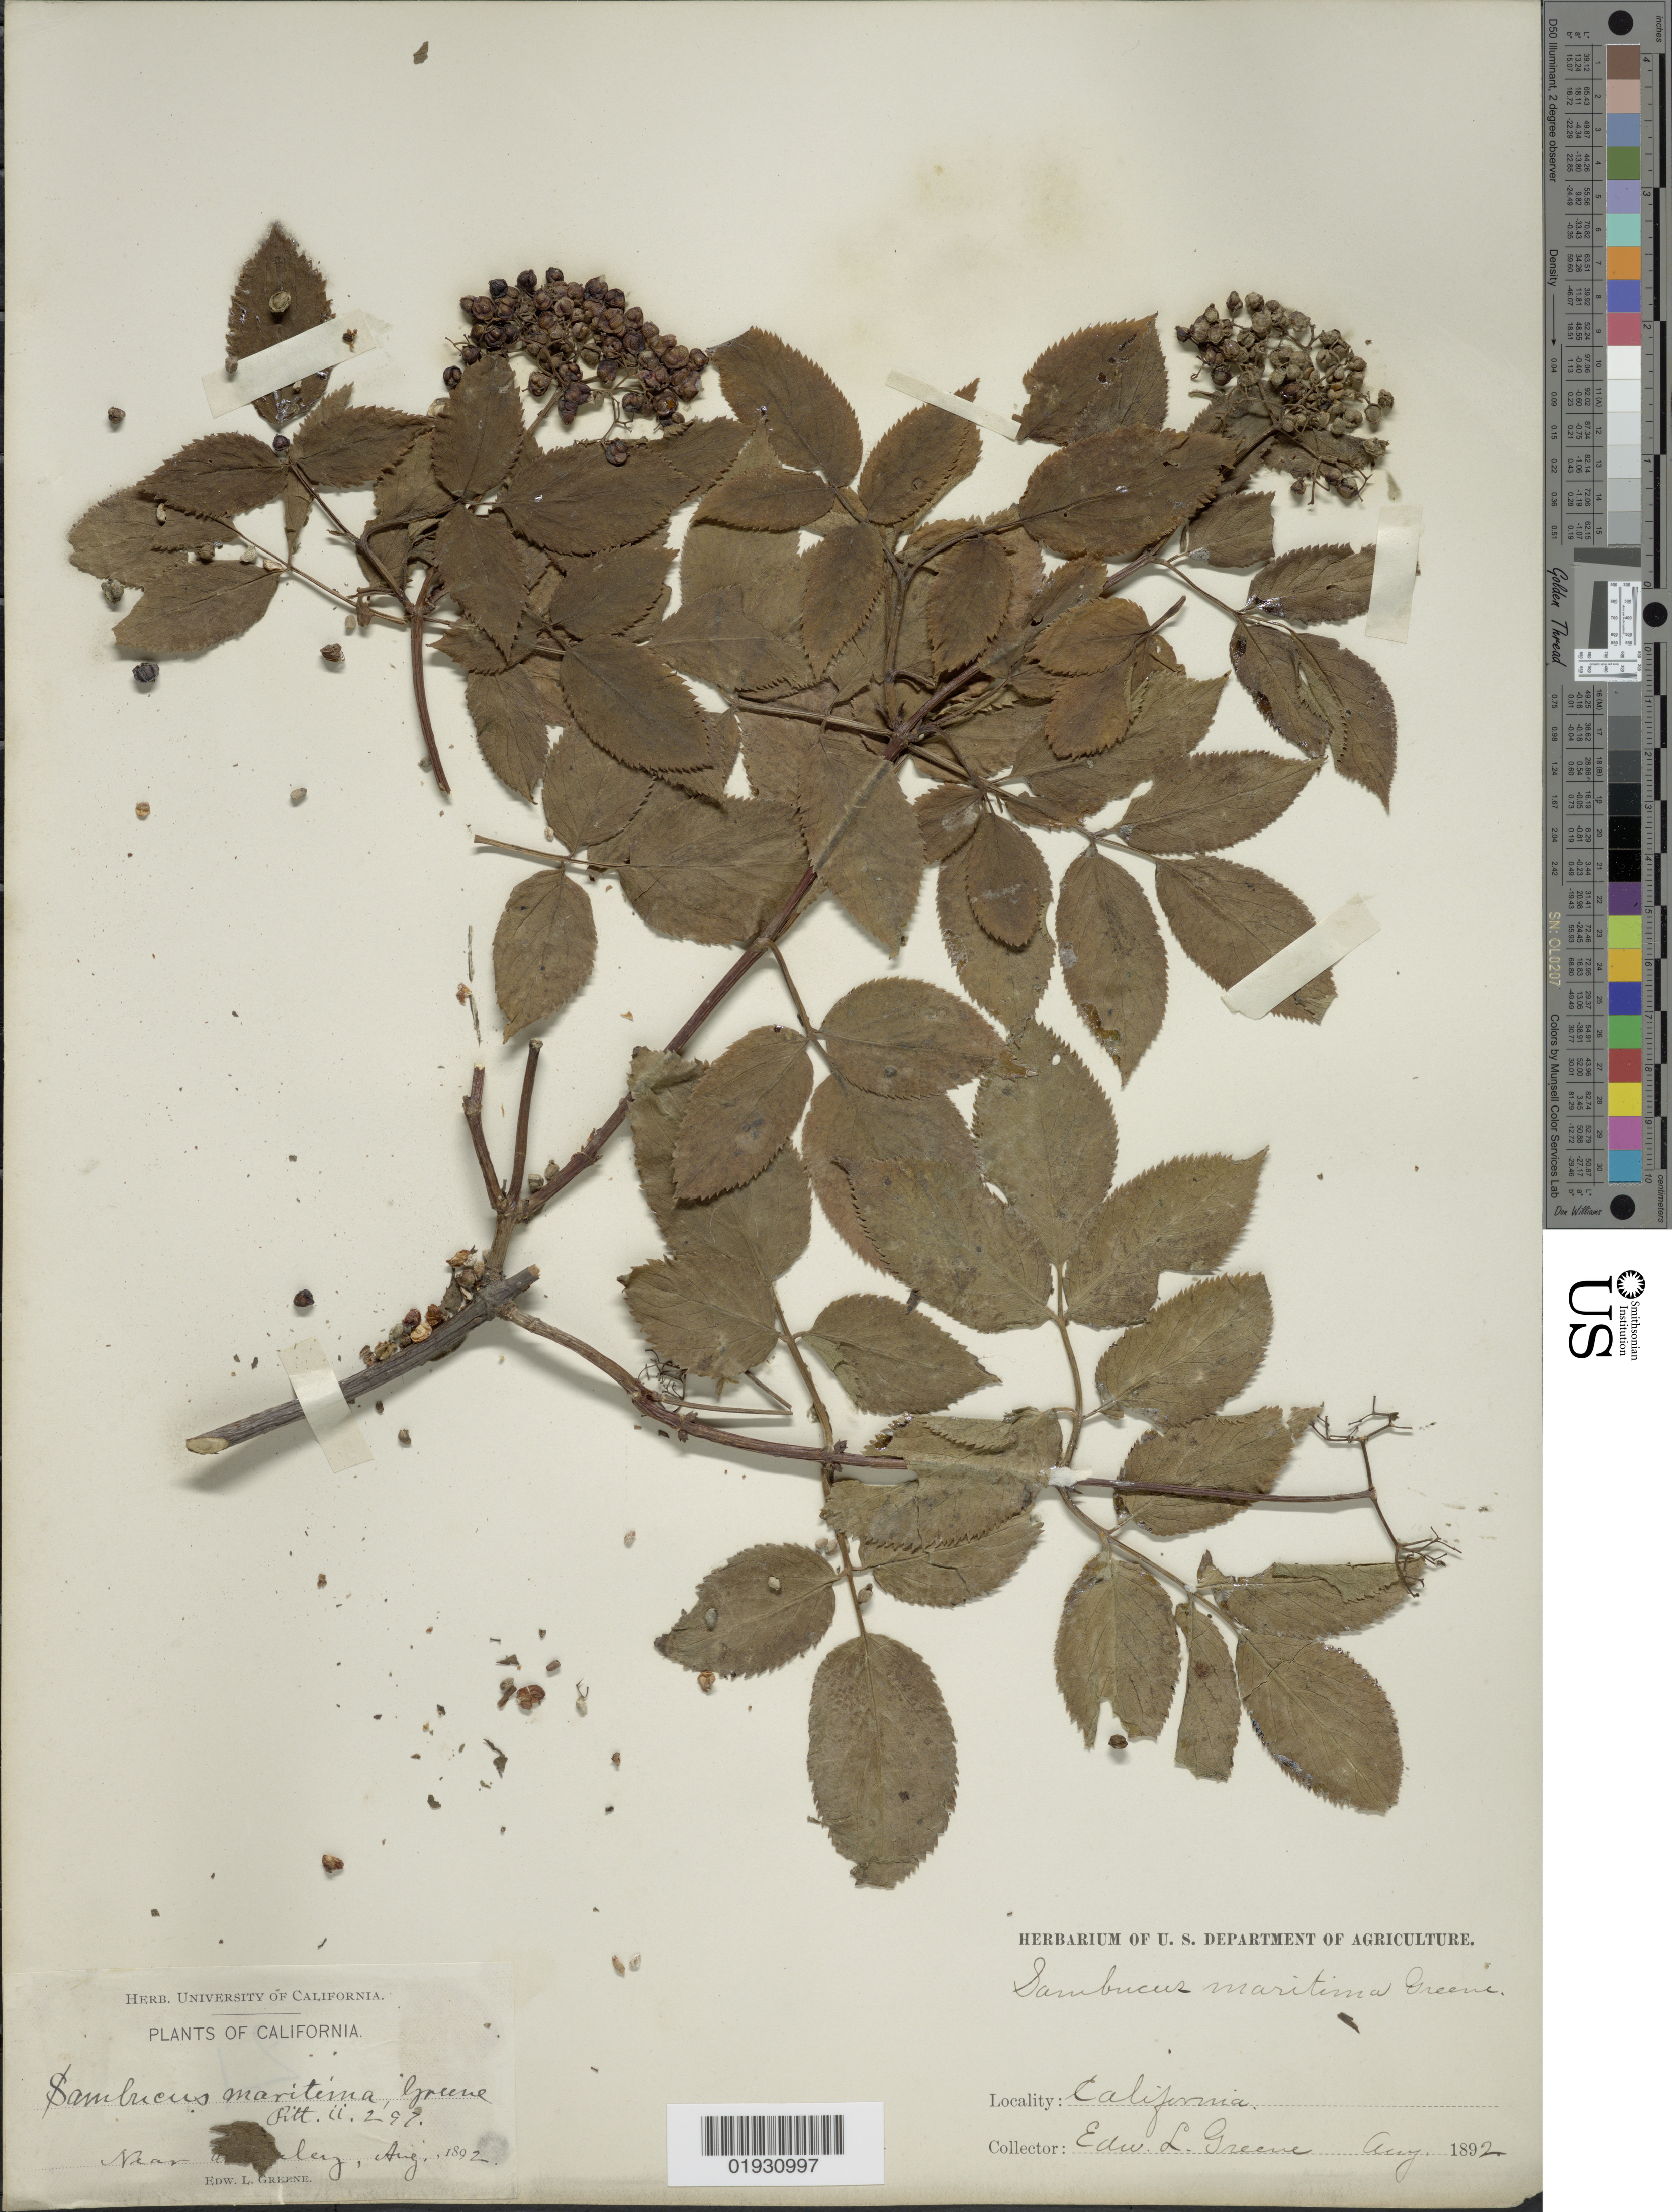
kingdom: Plantae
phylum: Tracheophyta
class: Magnoliopsida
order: Dipsacales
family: Viburnaceae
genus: Sambucus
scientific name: Sambucus maritima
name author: Greene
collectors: E. L. Greene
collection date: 1892-08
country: United States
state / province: California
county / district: Alameda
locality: Near Berkeley.